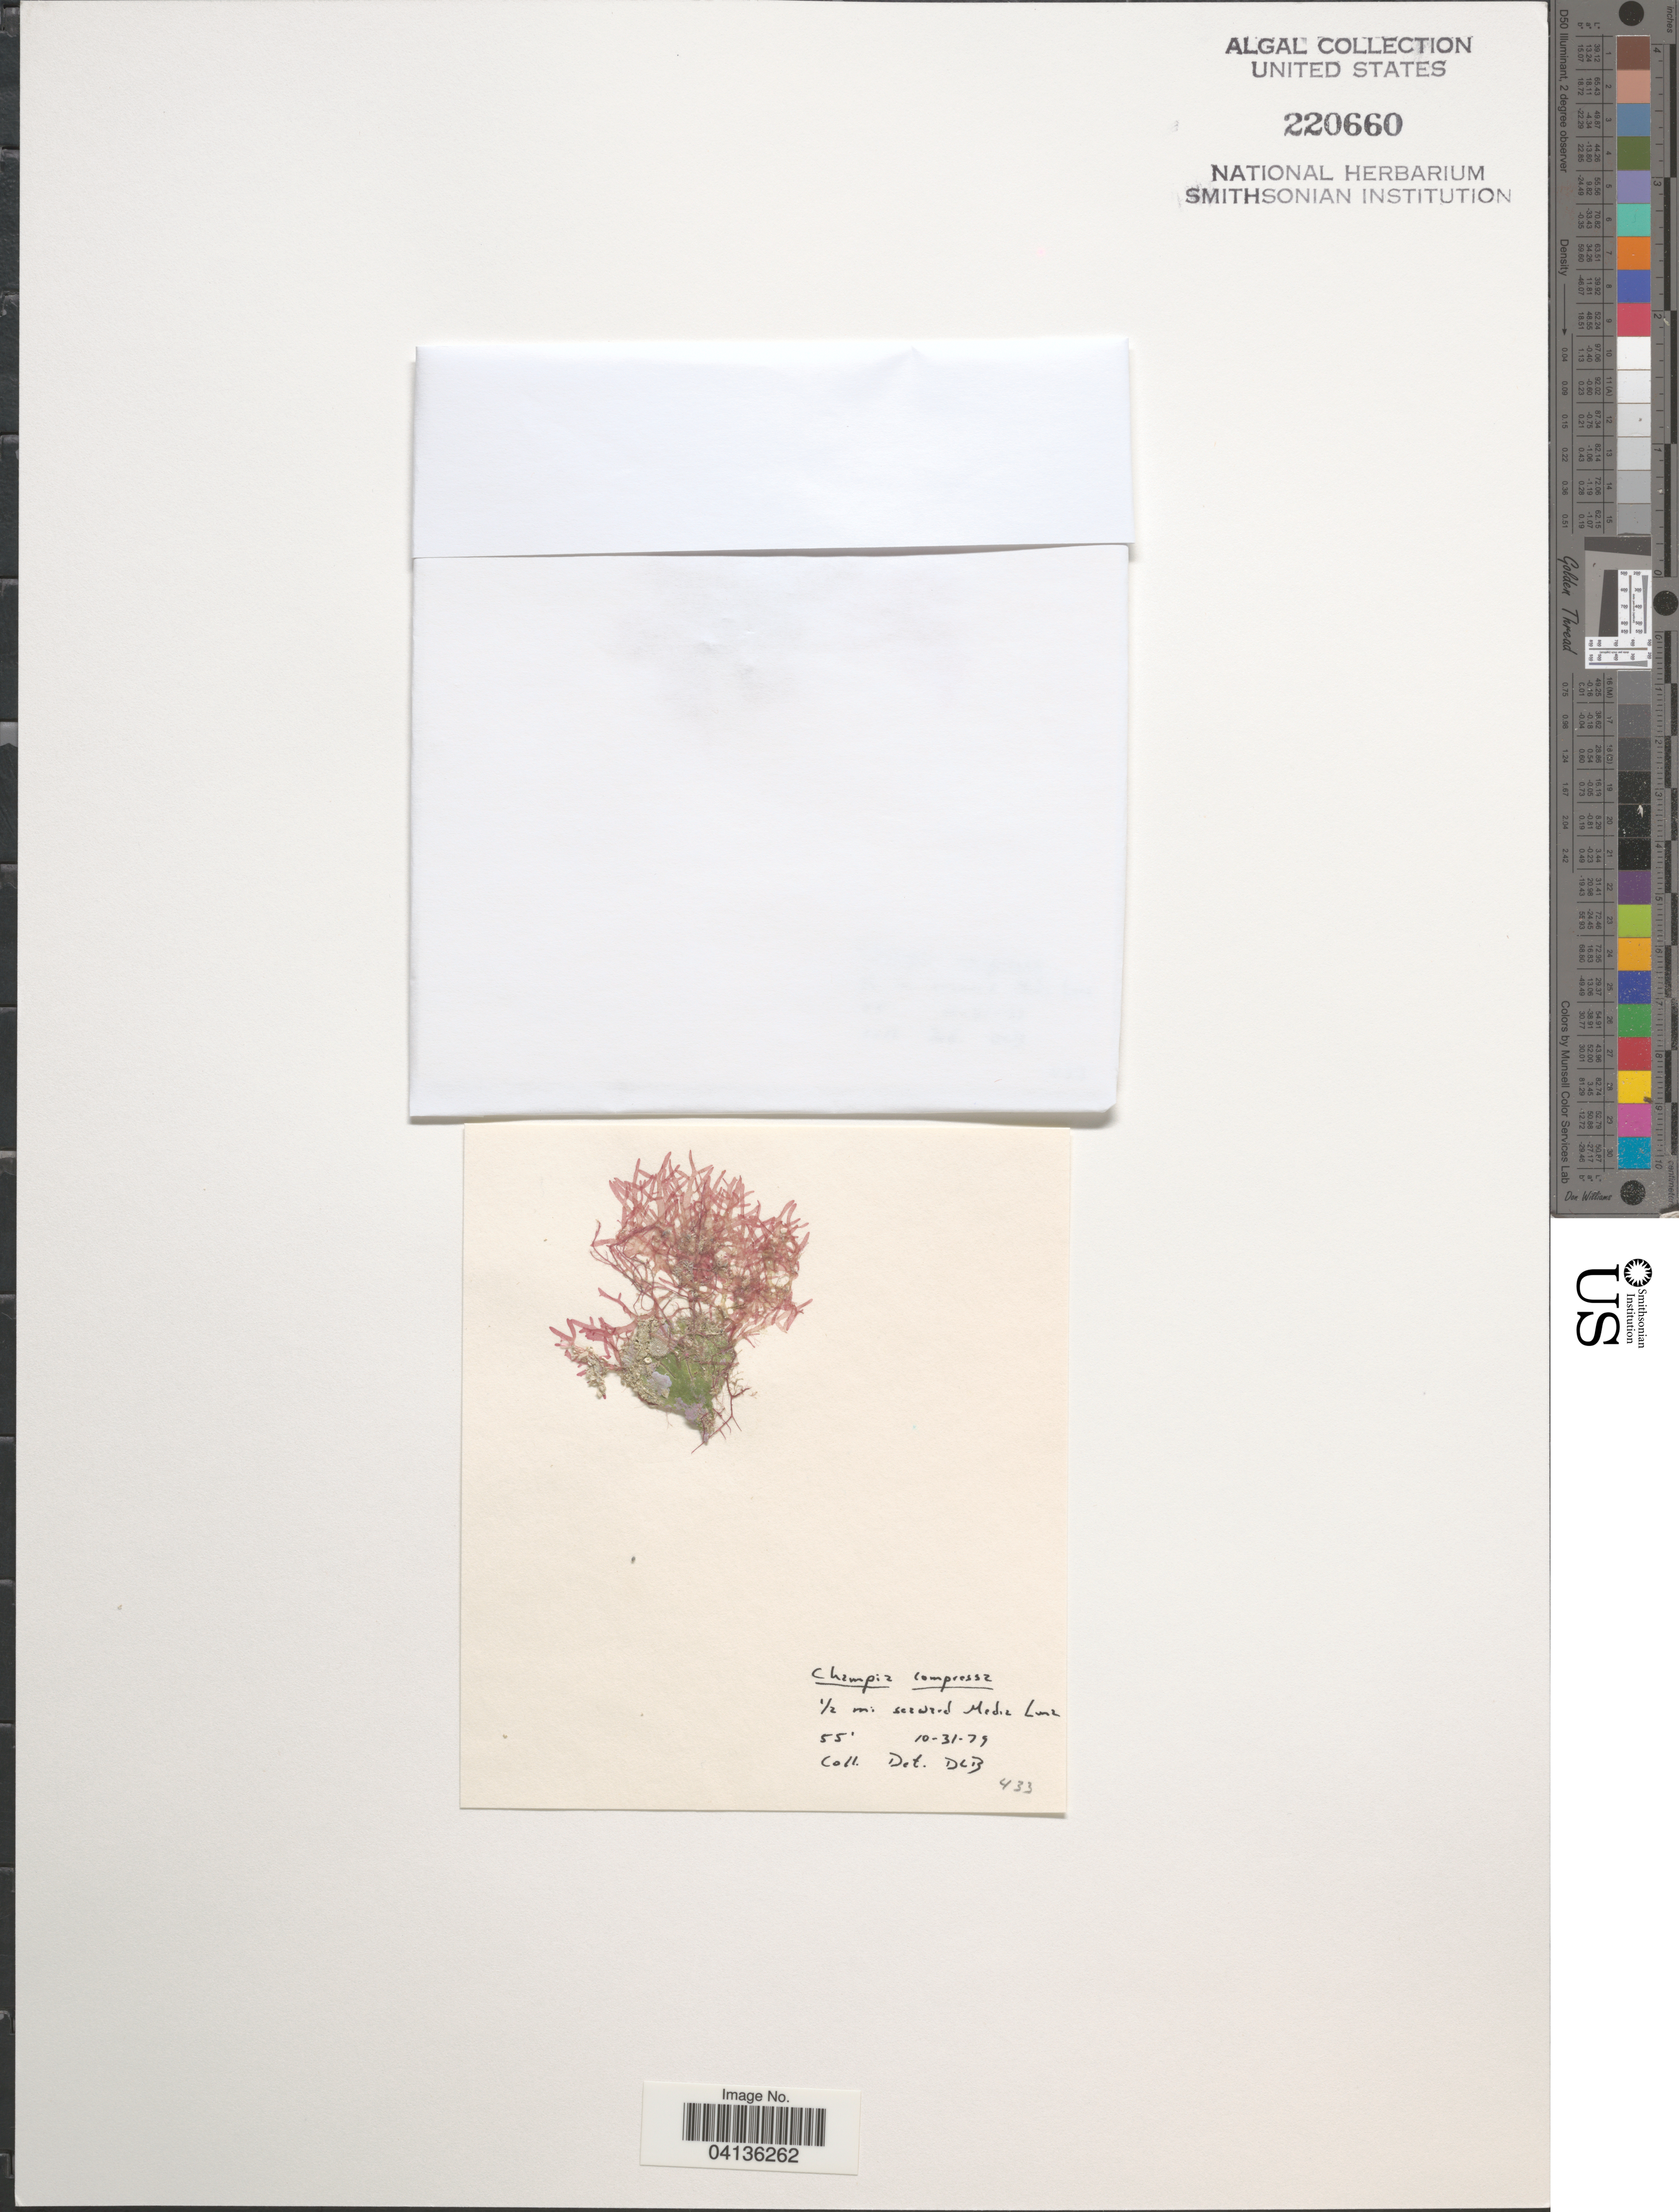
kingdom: Plantae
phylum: Rhodophyta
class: Florideophyceae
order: Rhodymeniales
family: Champiaceae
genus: Champia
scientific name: Champia compressa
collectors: D. L. B.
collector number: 433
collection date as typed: Transcribed d/m/y: 31/10/79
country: Puerto Rico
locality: ½ mi seaward Media Luna.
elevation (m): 17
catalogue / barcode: US 220660